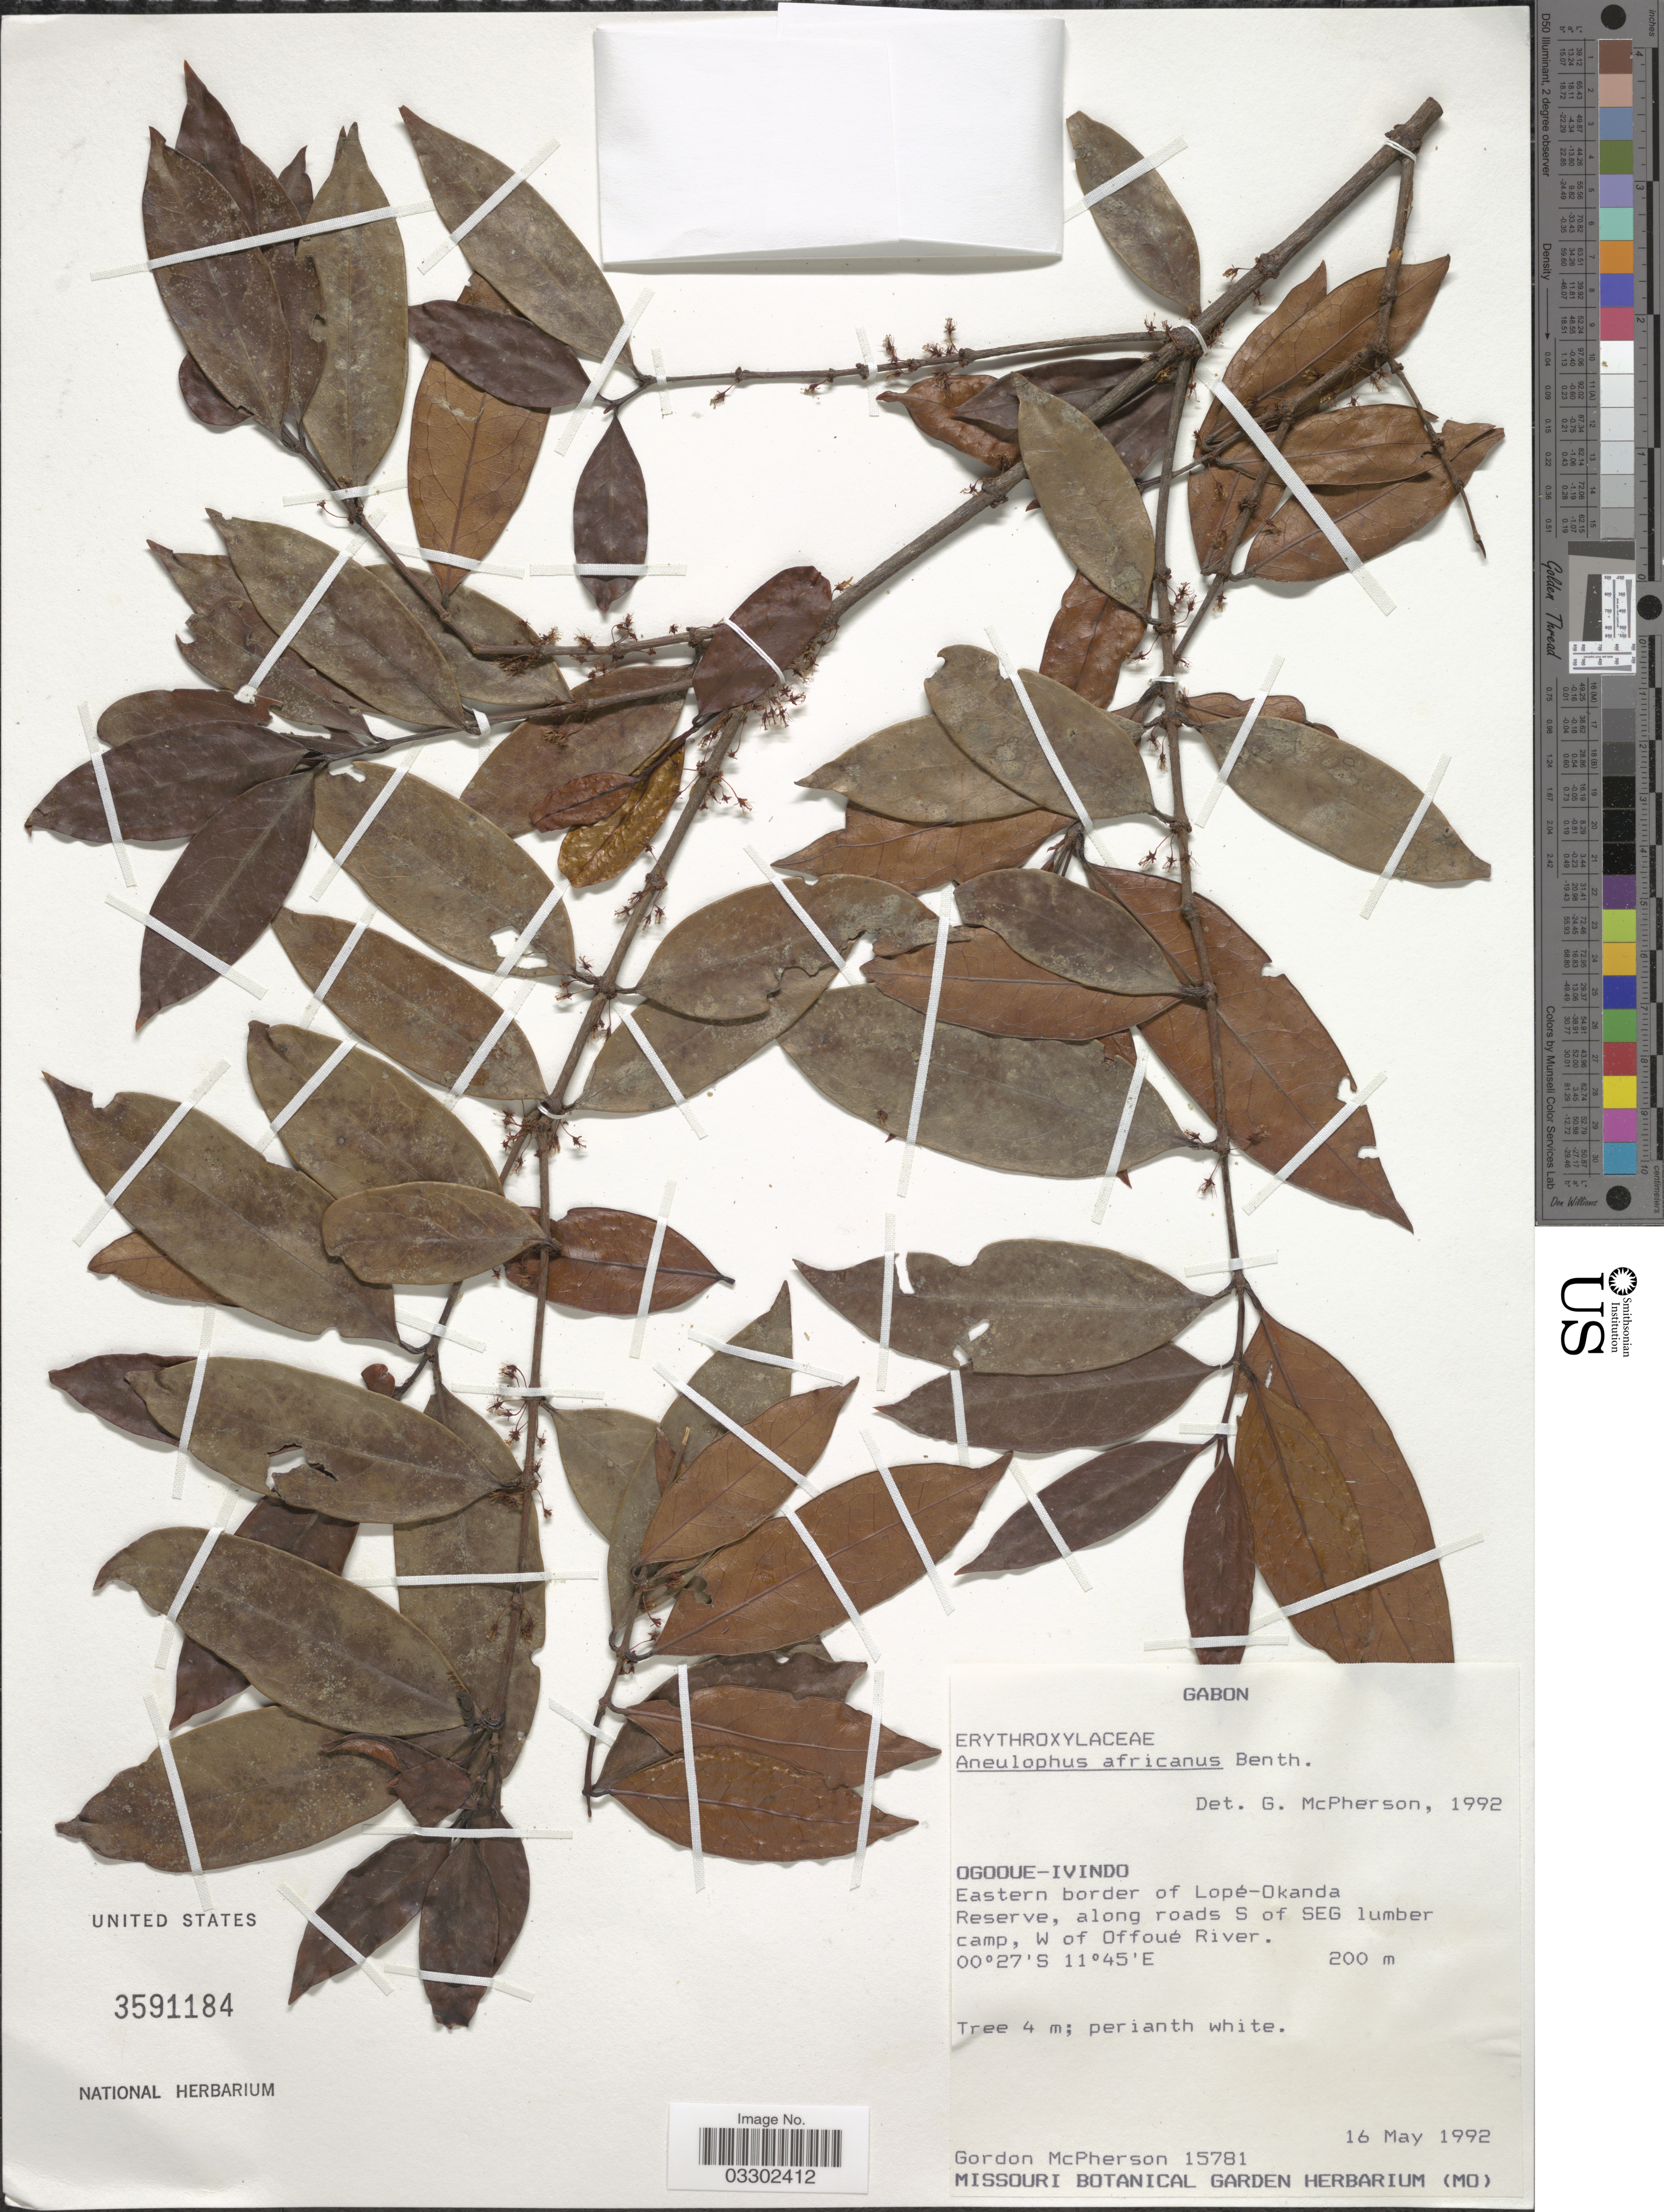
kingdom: Plantae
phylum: Tracheophyta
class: Magnoliopsida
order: Malpighiales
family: Erythroxylaceae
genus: Aneulophus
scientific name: Aneulophus africana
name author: Benth.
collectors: G. D. McPherson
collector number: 15781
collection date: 1992-05-16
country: Gabon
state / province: Ogooue-Ivindo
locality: Eastern border of Lopé-Okanda Reserve, along roads S of SEG lumber camp, W of Offoué River.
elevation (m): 200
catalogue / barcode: US 3591184